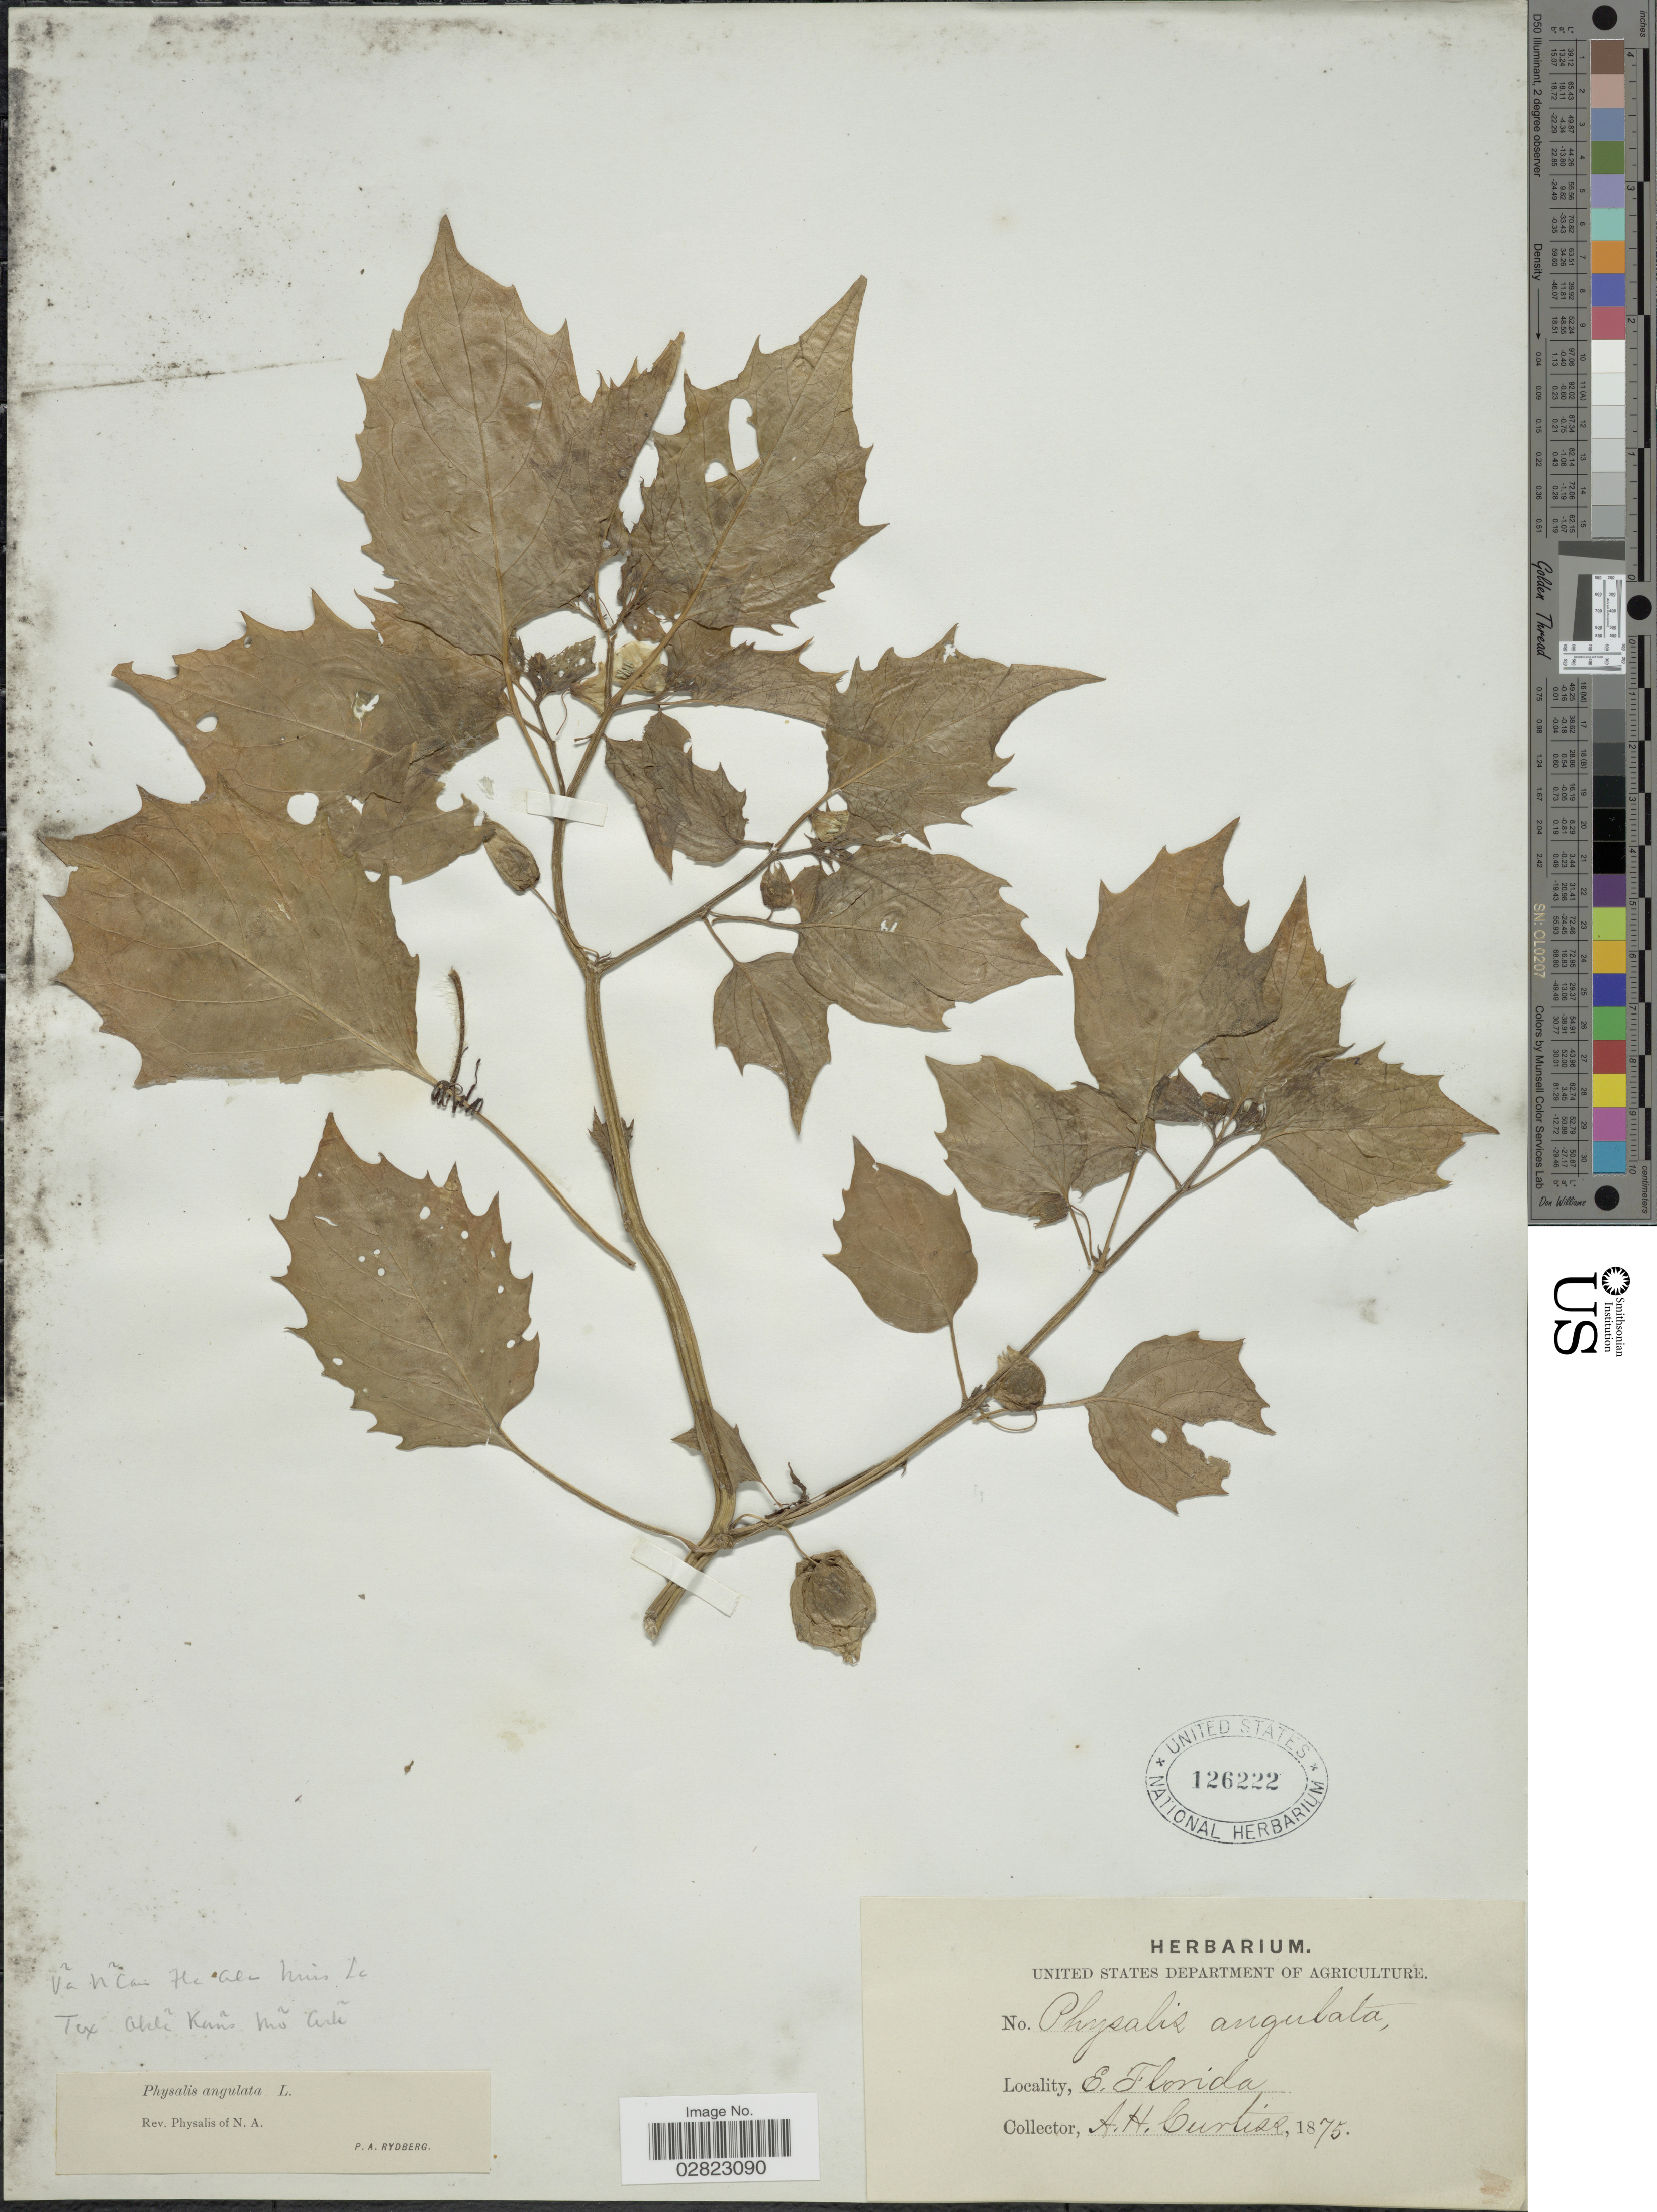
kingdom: Plantae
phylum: Tracheophyta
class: Magnoliopsida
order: Solanales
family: Solanaceae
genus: Physalis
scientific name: Physalis angulata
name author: L.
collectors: A. H. Curtiss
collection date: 1875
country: United States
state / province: Florida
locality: E. Florida.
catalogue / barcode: US 126222